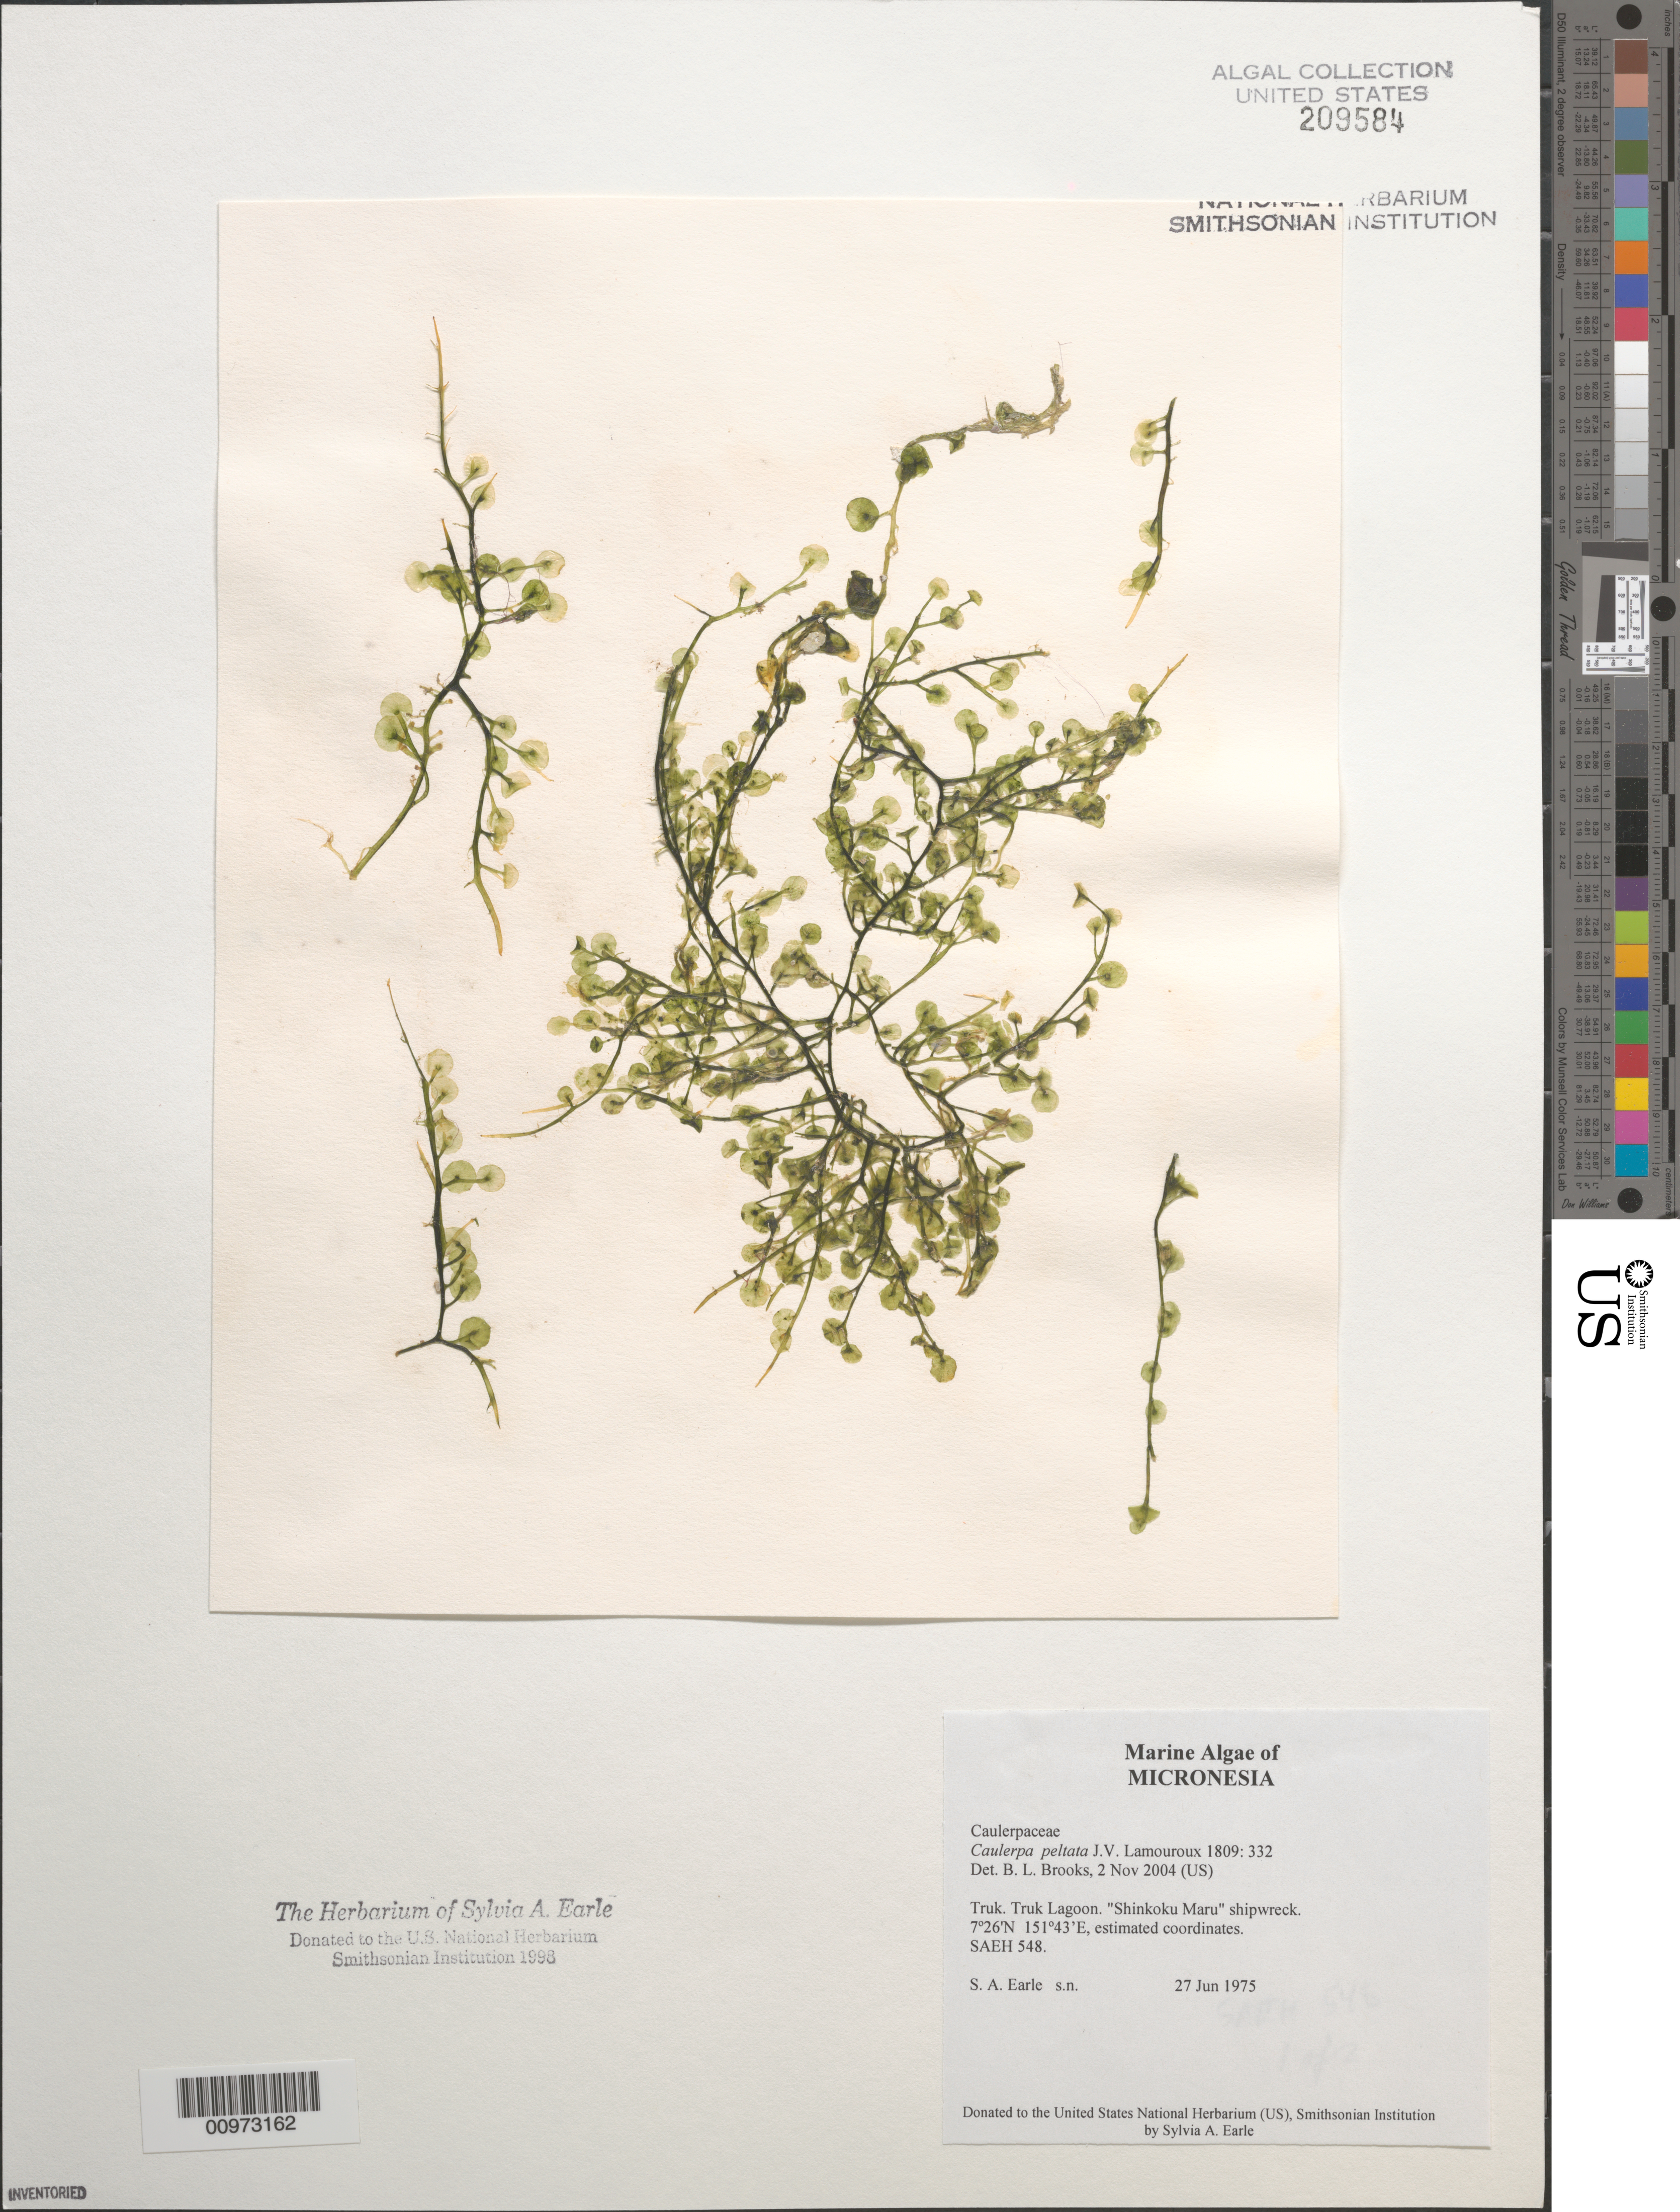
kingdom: Plantae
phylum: Chlorophyta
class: Ulvophyceae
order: Ulvales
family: Ulvaceae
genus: Ulva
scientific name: Ulva linza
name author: L.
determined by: Algae name updating Project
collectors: S. A. Earle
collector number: SAEH 548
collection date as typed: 27 Jun 1975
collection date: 1975-06-27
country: Micronesia, Federated States of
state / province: Truk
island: Truk (Chuuk) Is.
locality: Chuuk Lagoon (Truk Lagoon), Shinkoku Maru shipwreck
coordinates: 7 26'N, 151 43'E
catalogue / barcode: US 209584